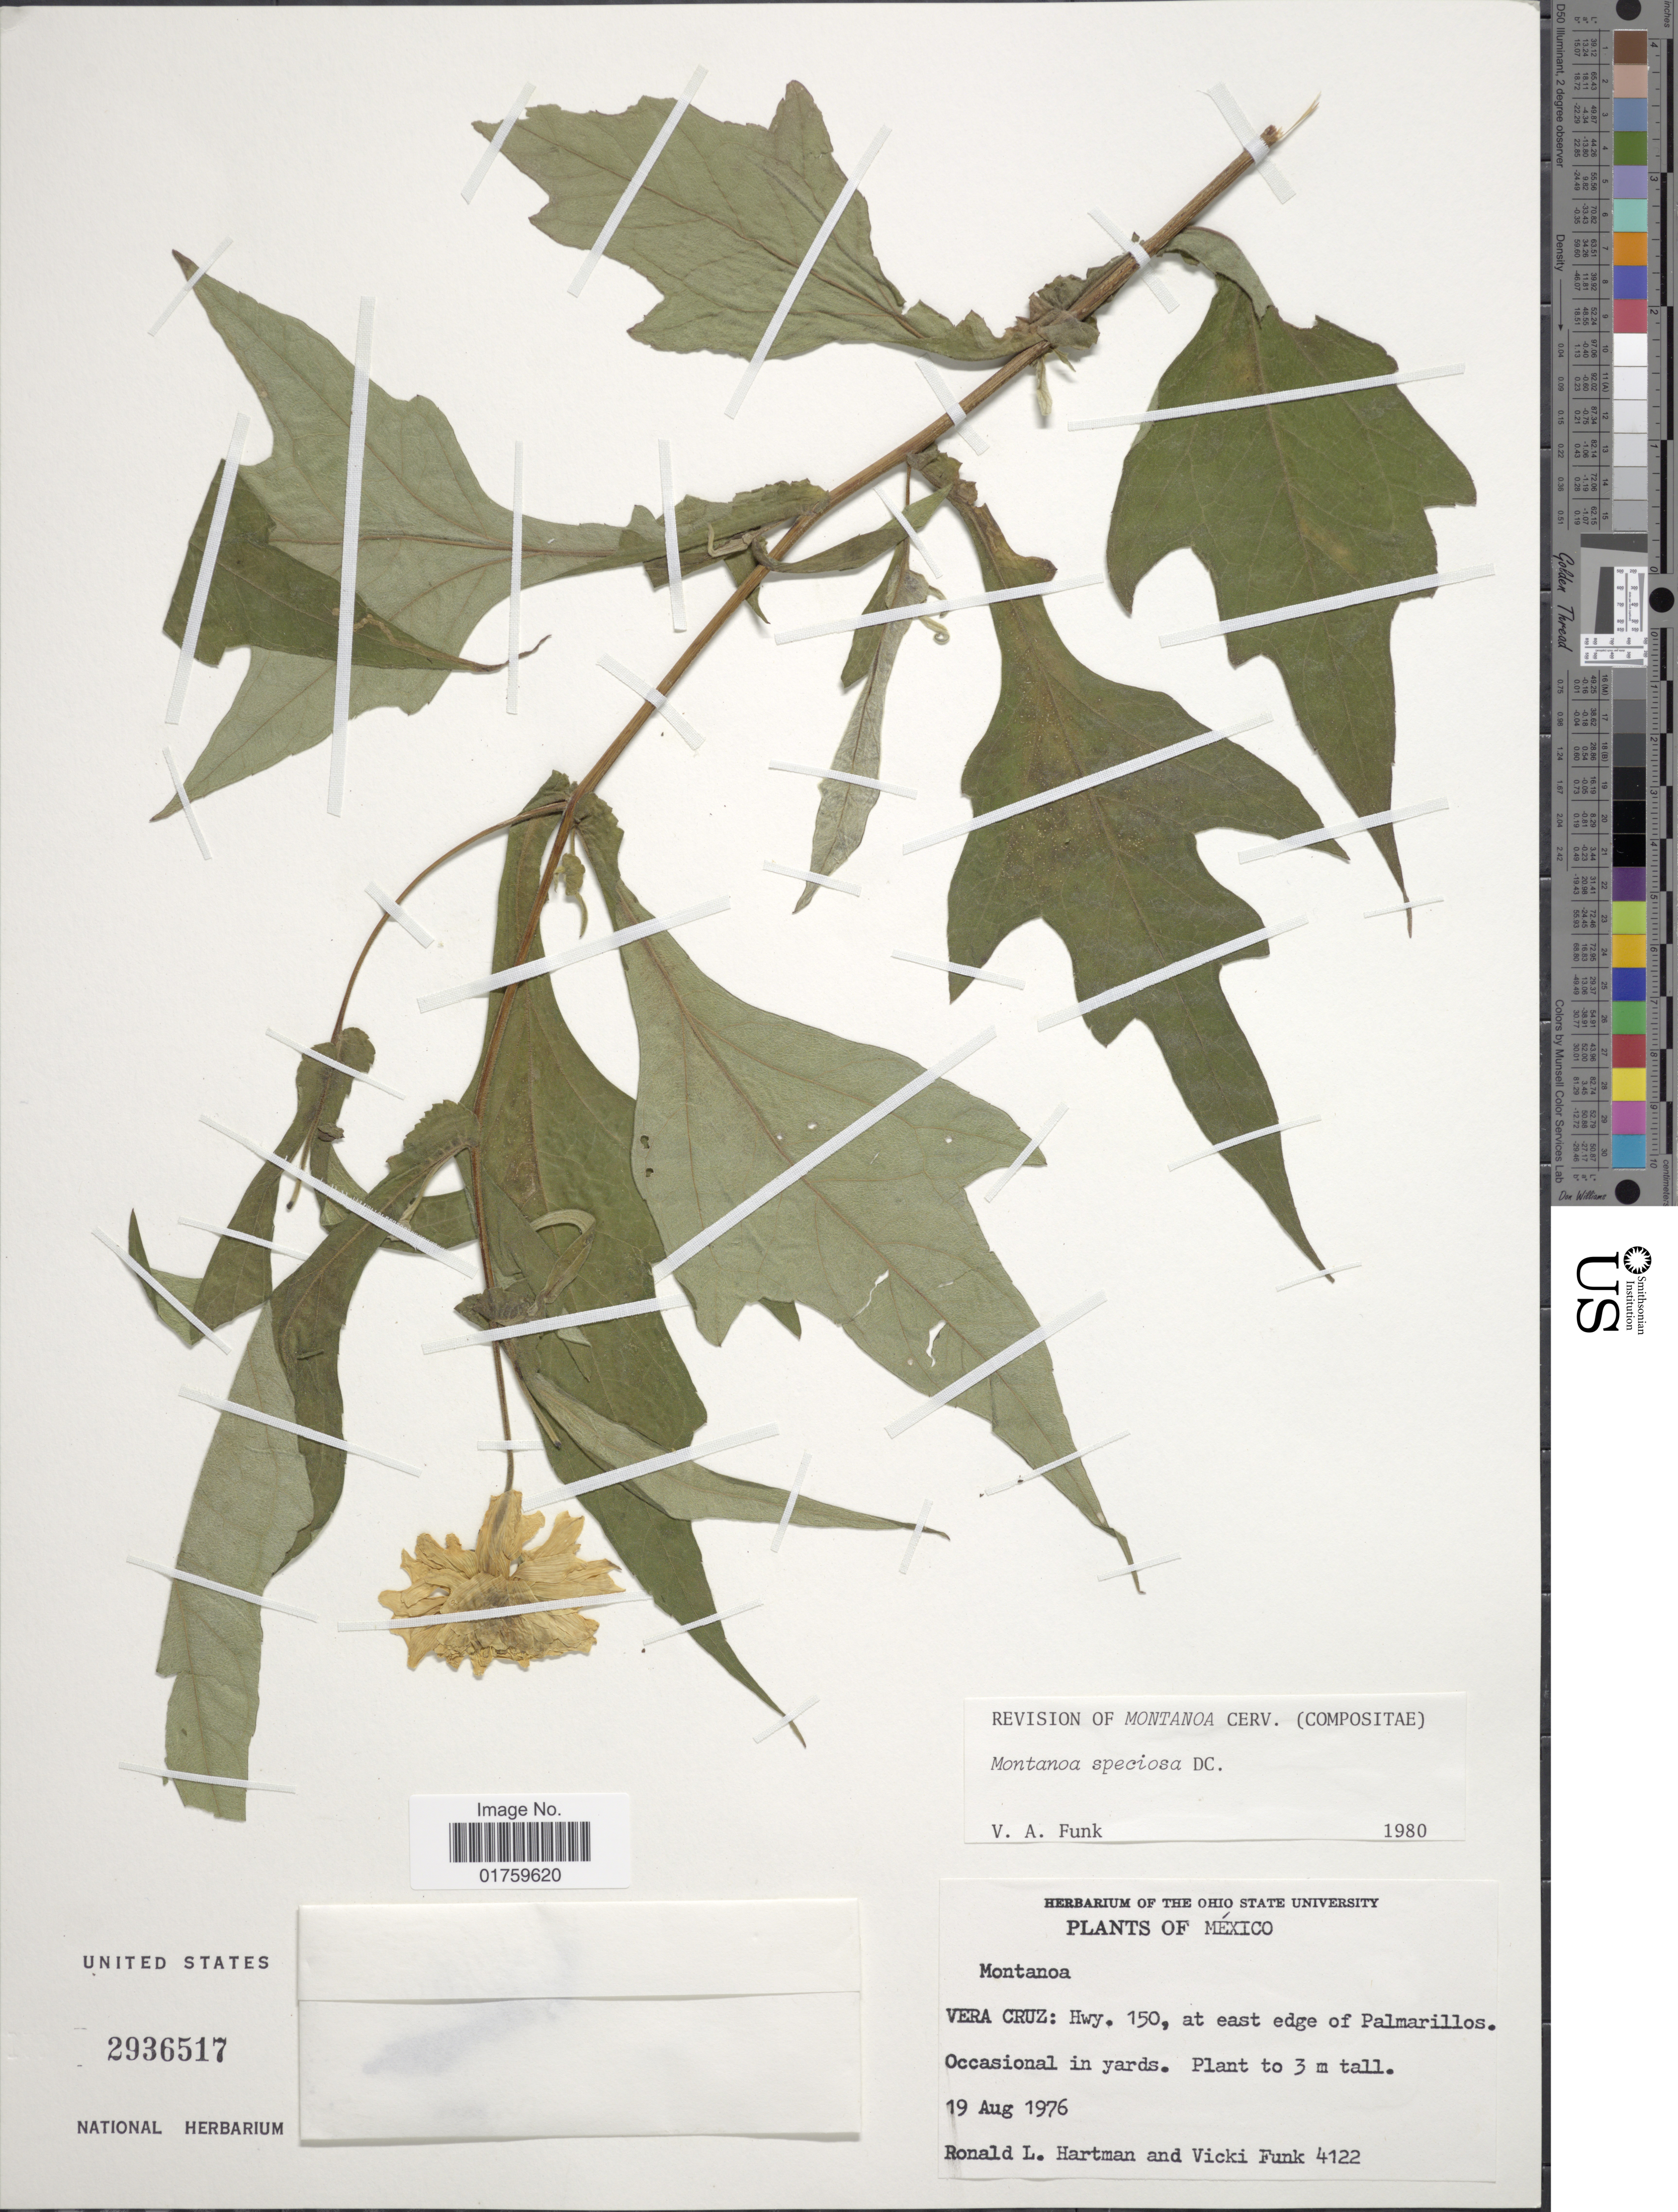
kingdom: Plantae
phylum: Tracheophyta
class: Magnoliopsida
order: Asterales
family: Asteraceae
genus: Montanoa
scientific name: Montanoa speciosa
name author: (DC.) Sch. Bip. ex K. Koch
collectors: R. L. Hartman & V. Funk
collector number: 4122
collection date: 1976-08-19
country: Mexico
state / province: Veracruz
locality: Vera Cruz, México, Montanoa [unsure placement], Hwy. 150, at east edge of Palmarillos.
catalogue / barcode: US 2936517